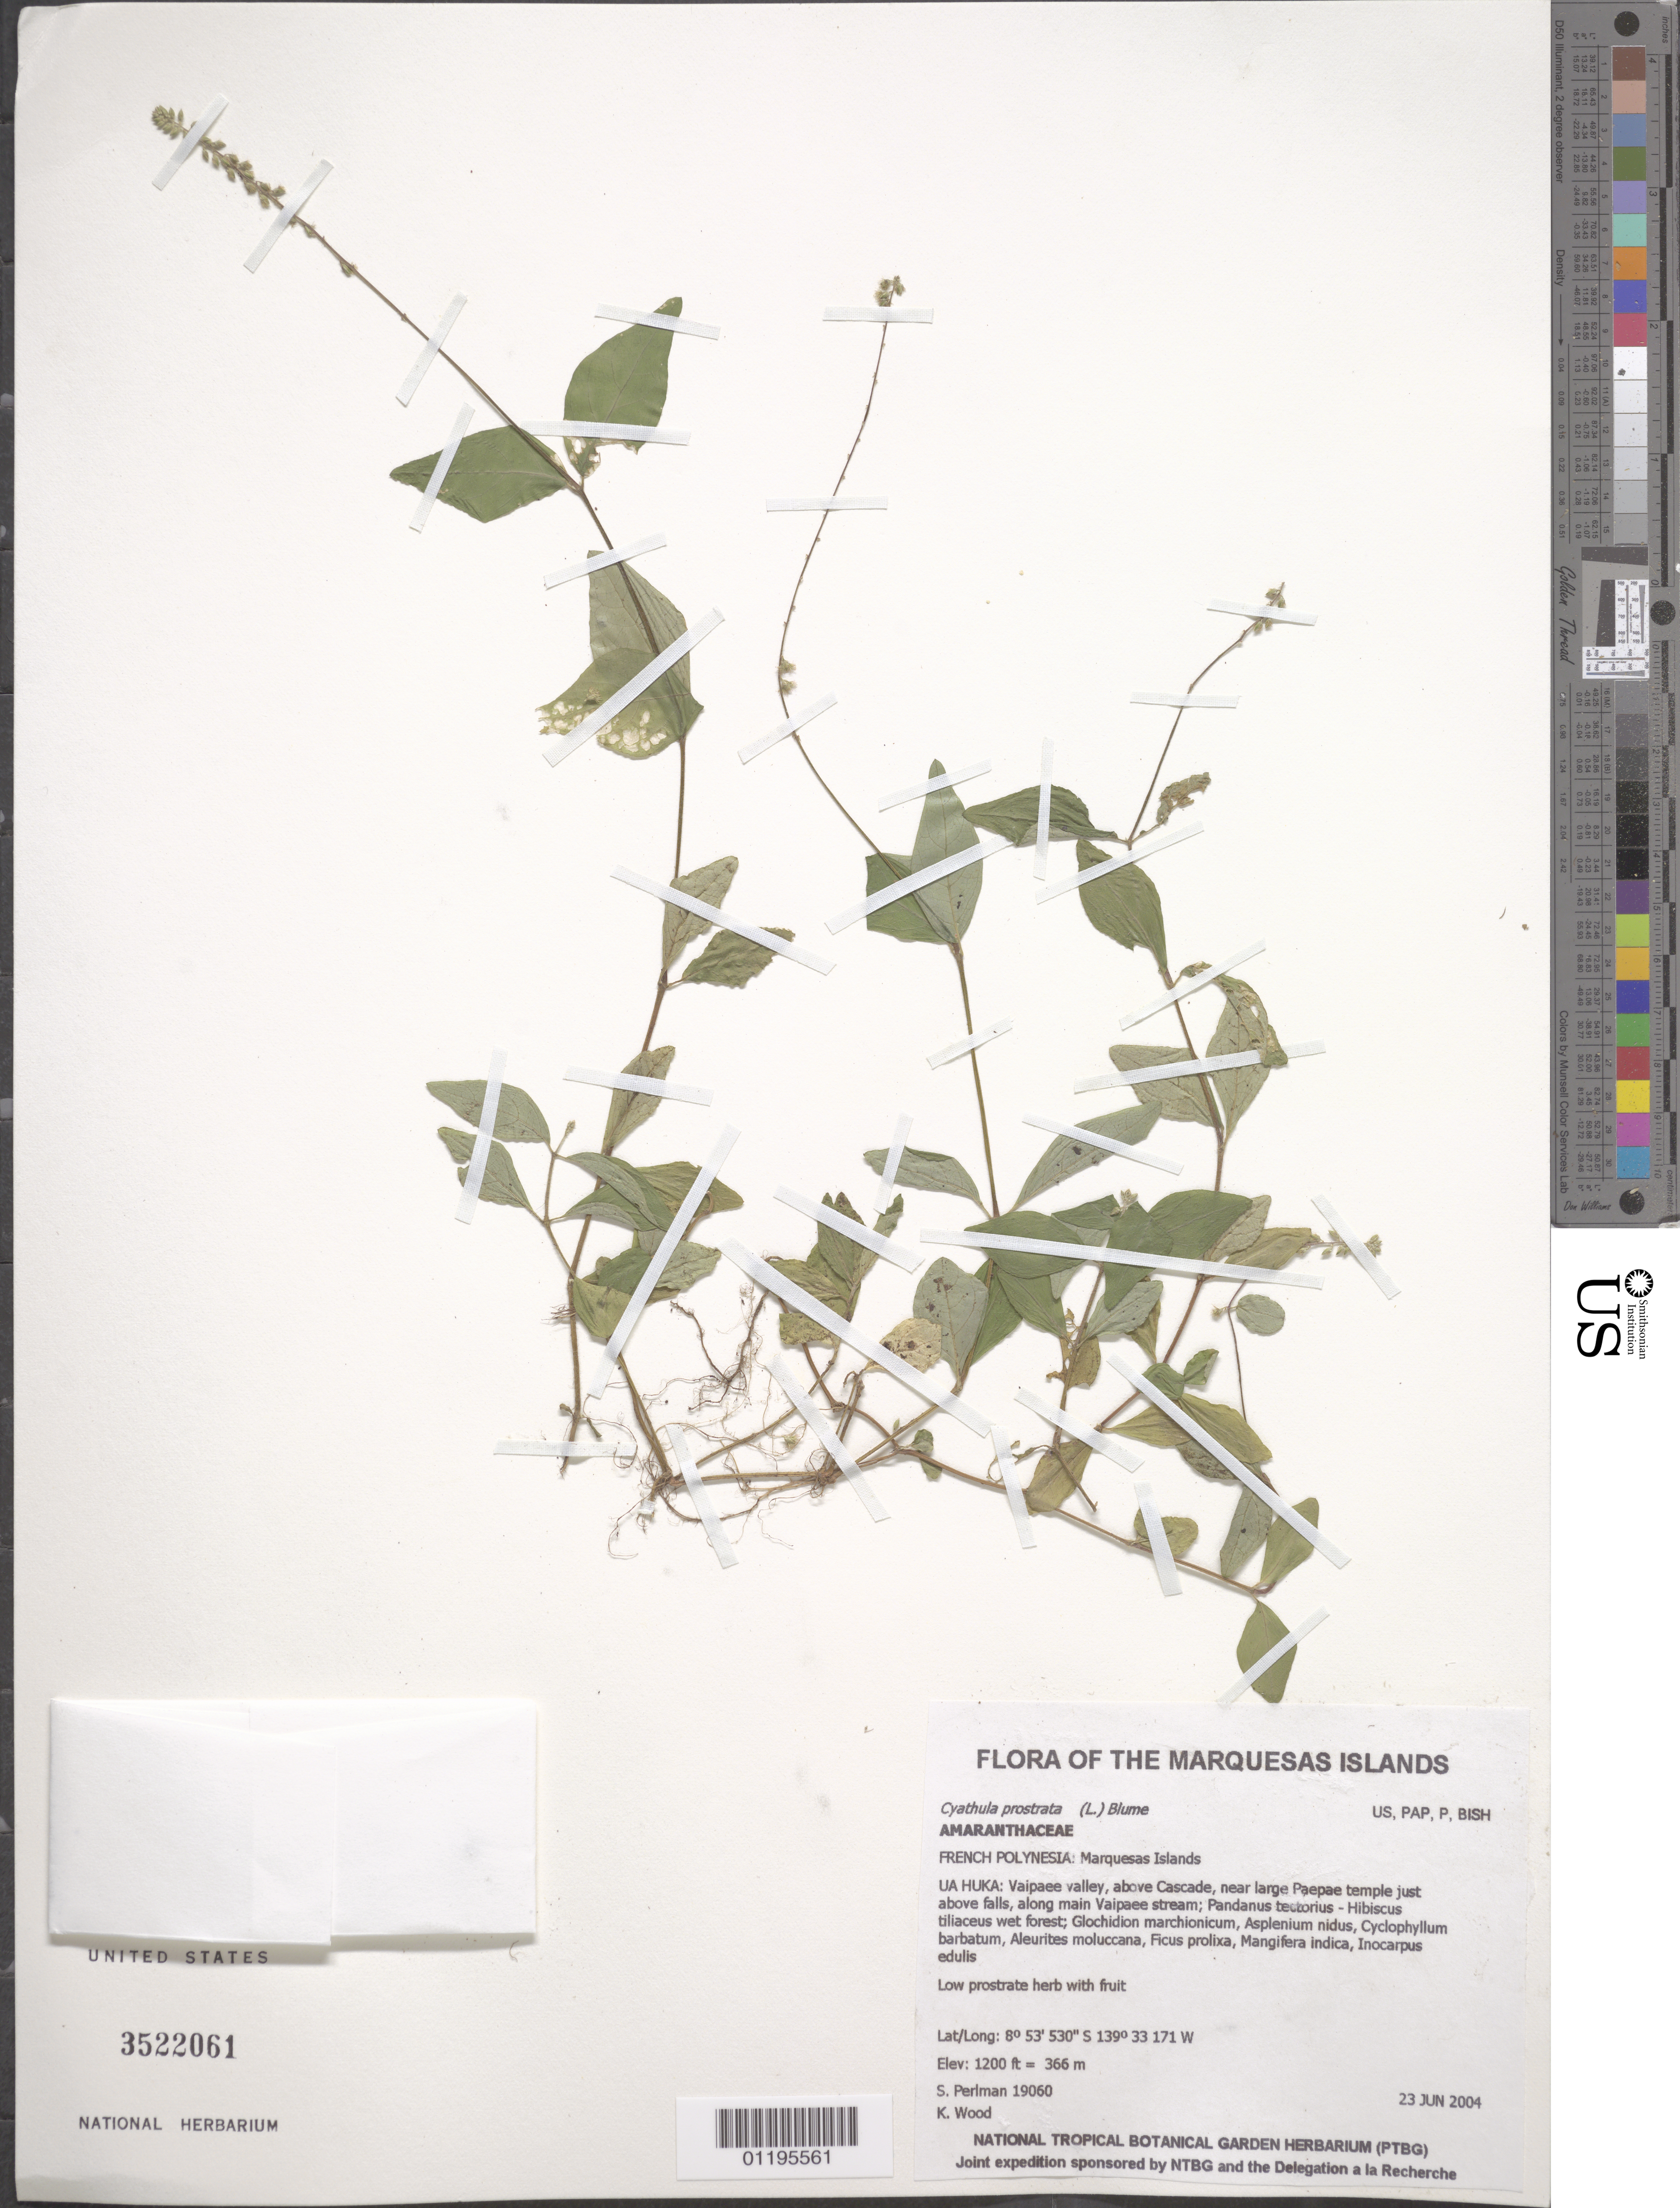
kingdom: Plantae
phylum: Tracheophyta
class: Magnoliopsida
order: Caryophyllales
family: Amaranthaceae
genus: Cyathula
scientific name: Cyathula prostrata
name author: (L.) Blume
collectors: S. P. Perlman & K. R. Wood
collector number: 19060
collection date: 2004-06-23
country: French Polynesia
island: Ua Huka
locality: Vaipaee valley, above Cascade, near large Paepae temple just above falls, along main Vaipaee stream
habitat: Pandanus tectorius - Hibiscus tiliaceus wet forest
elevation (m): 366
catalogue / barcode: US 3522061